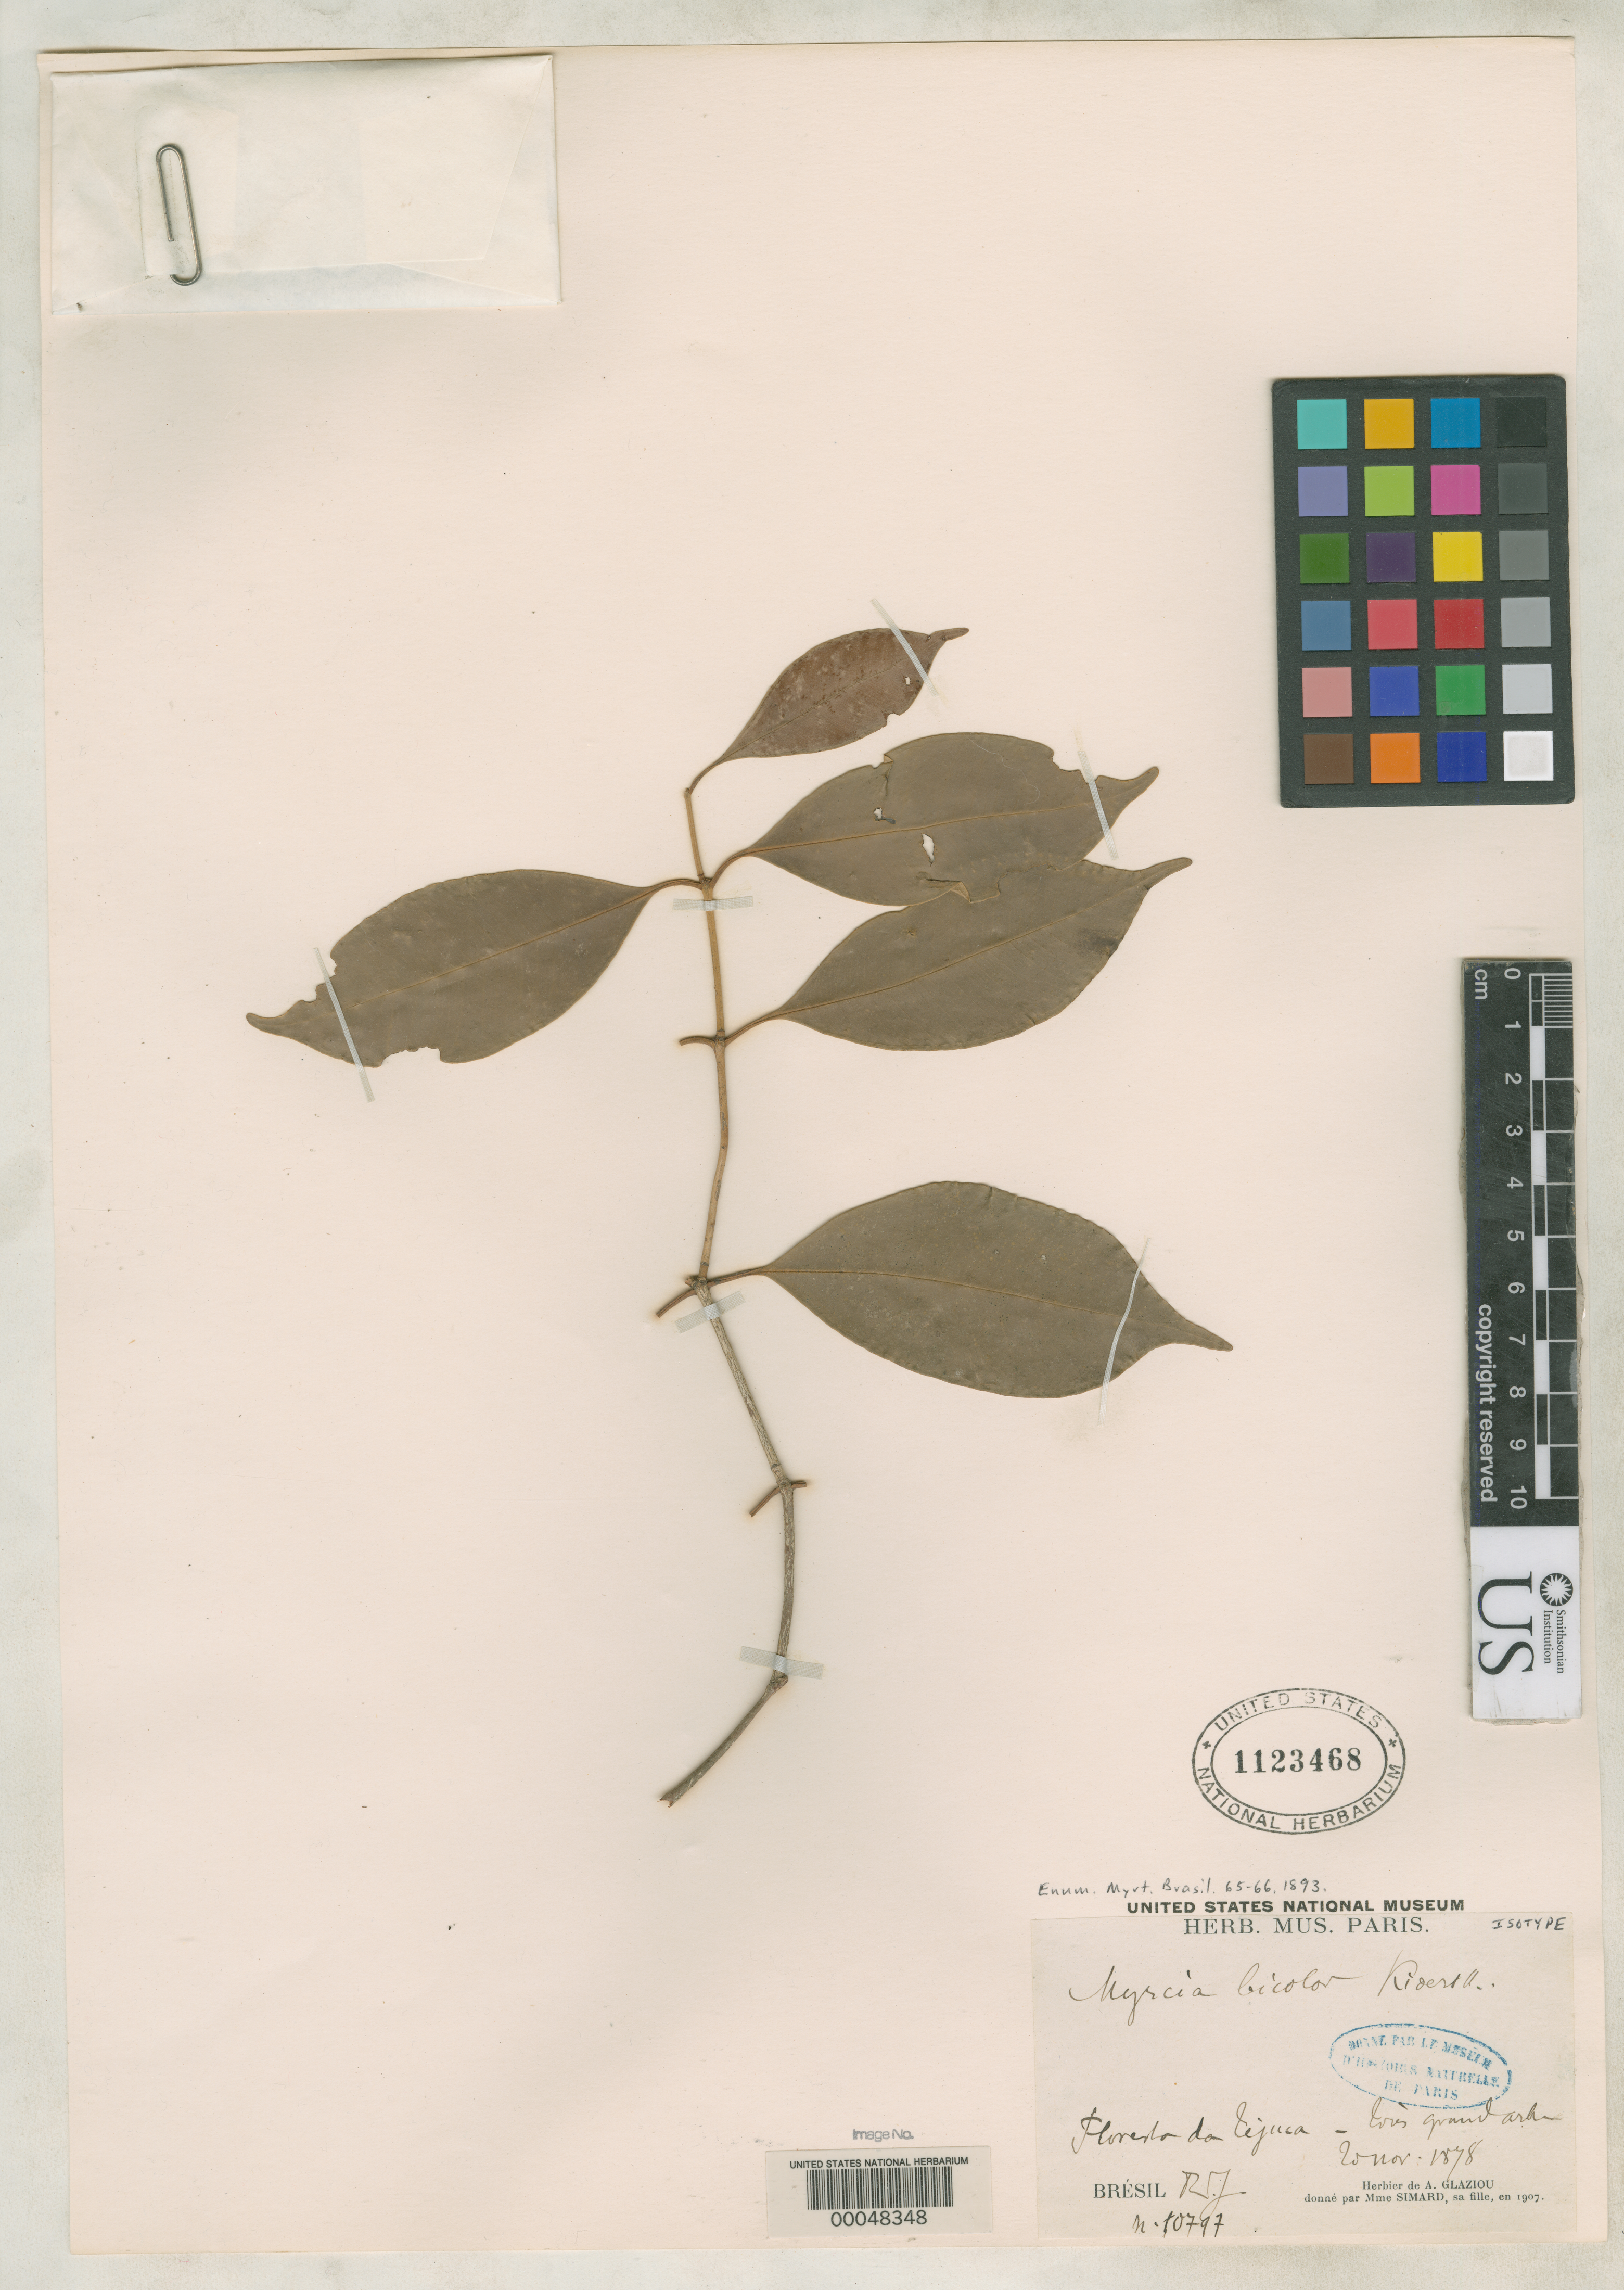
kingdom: Plantae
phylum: Tracheophyta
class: Magnoliopsida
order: Myrtales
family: Myrtaceae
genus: Myrcia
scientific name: Myrcia bicolor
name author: Kiaersk.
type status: Isotype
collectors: ex herb. Glaziou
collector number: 10797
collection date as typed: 20 Nov 1878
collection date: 1878-11-20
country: Brazil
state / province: Rio de Janeiro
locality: Tijuca.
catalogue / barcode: US 1123468